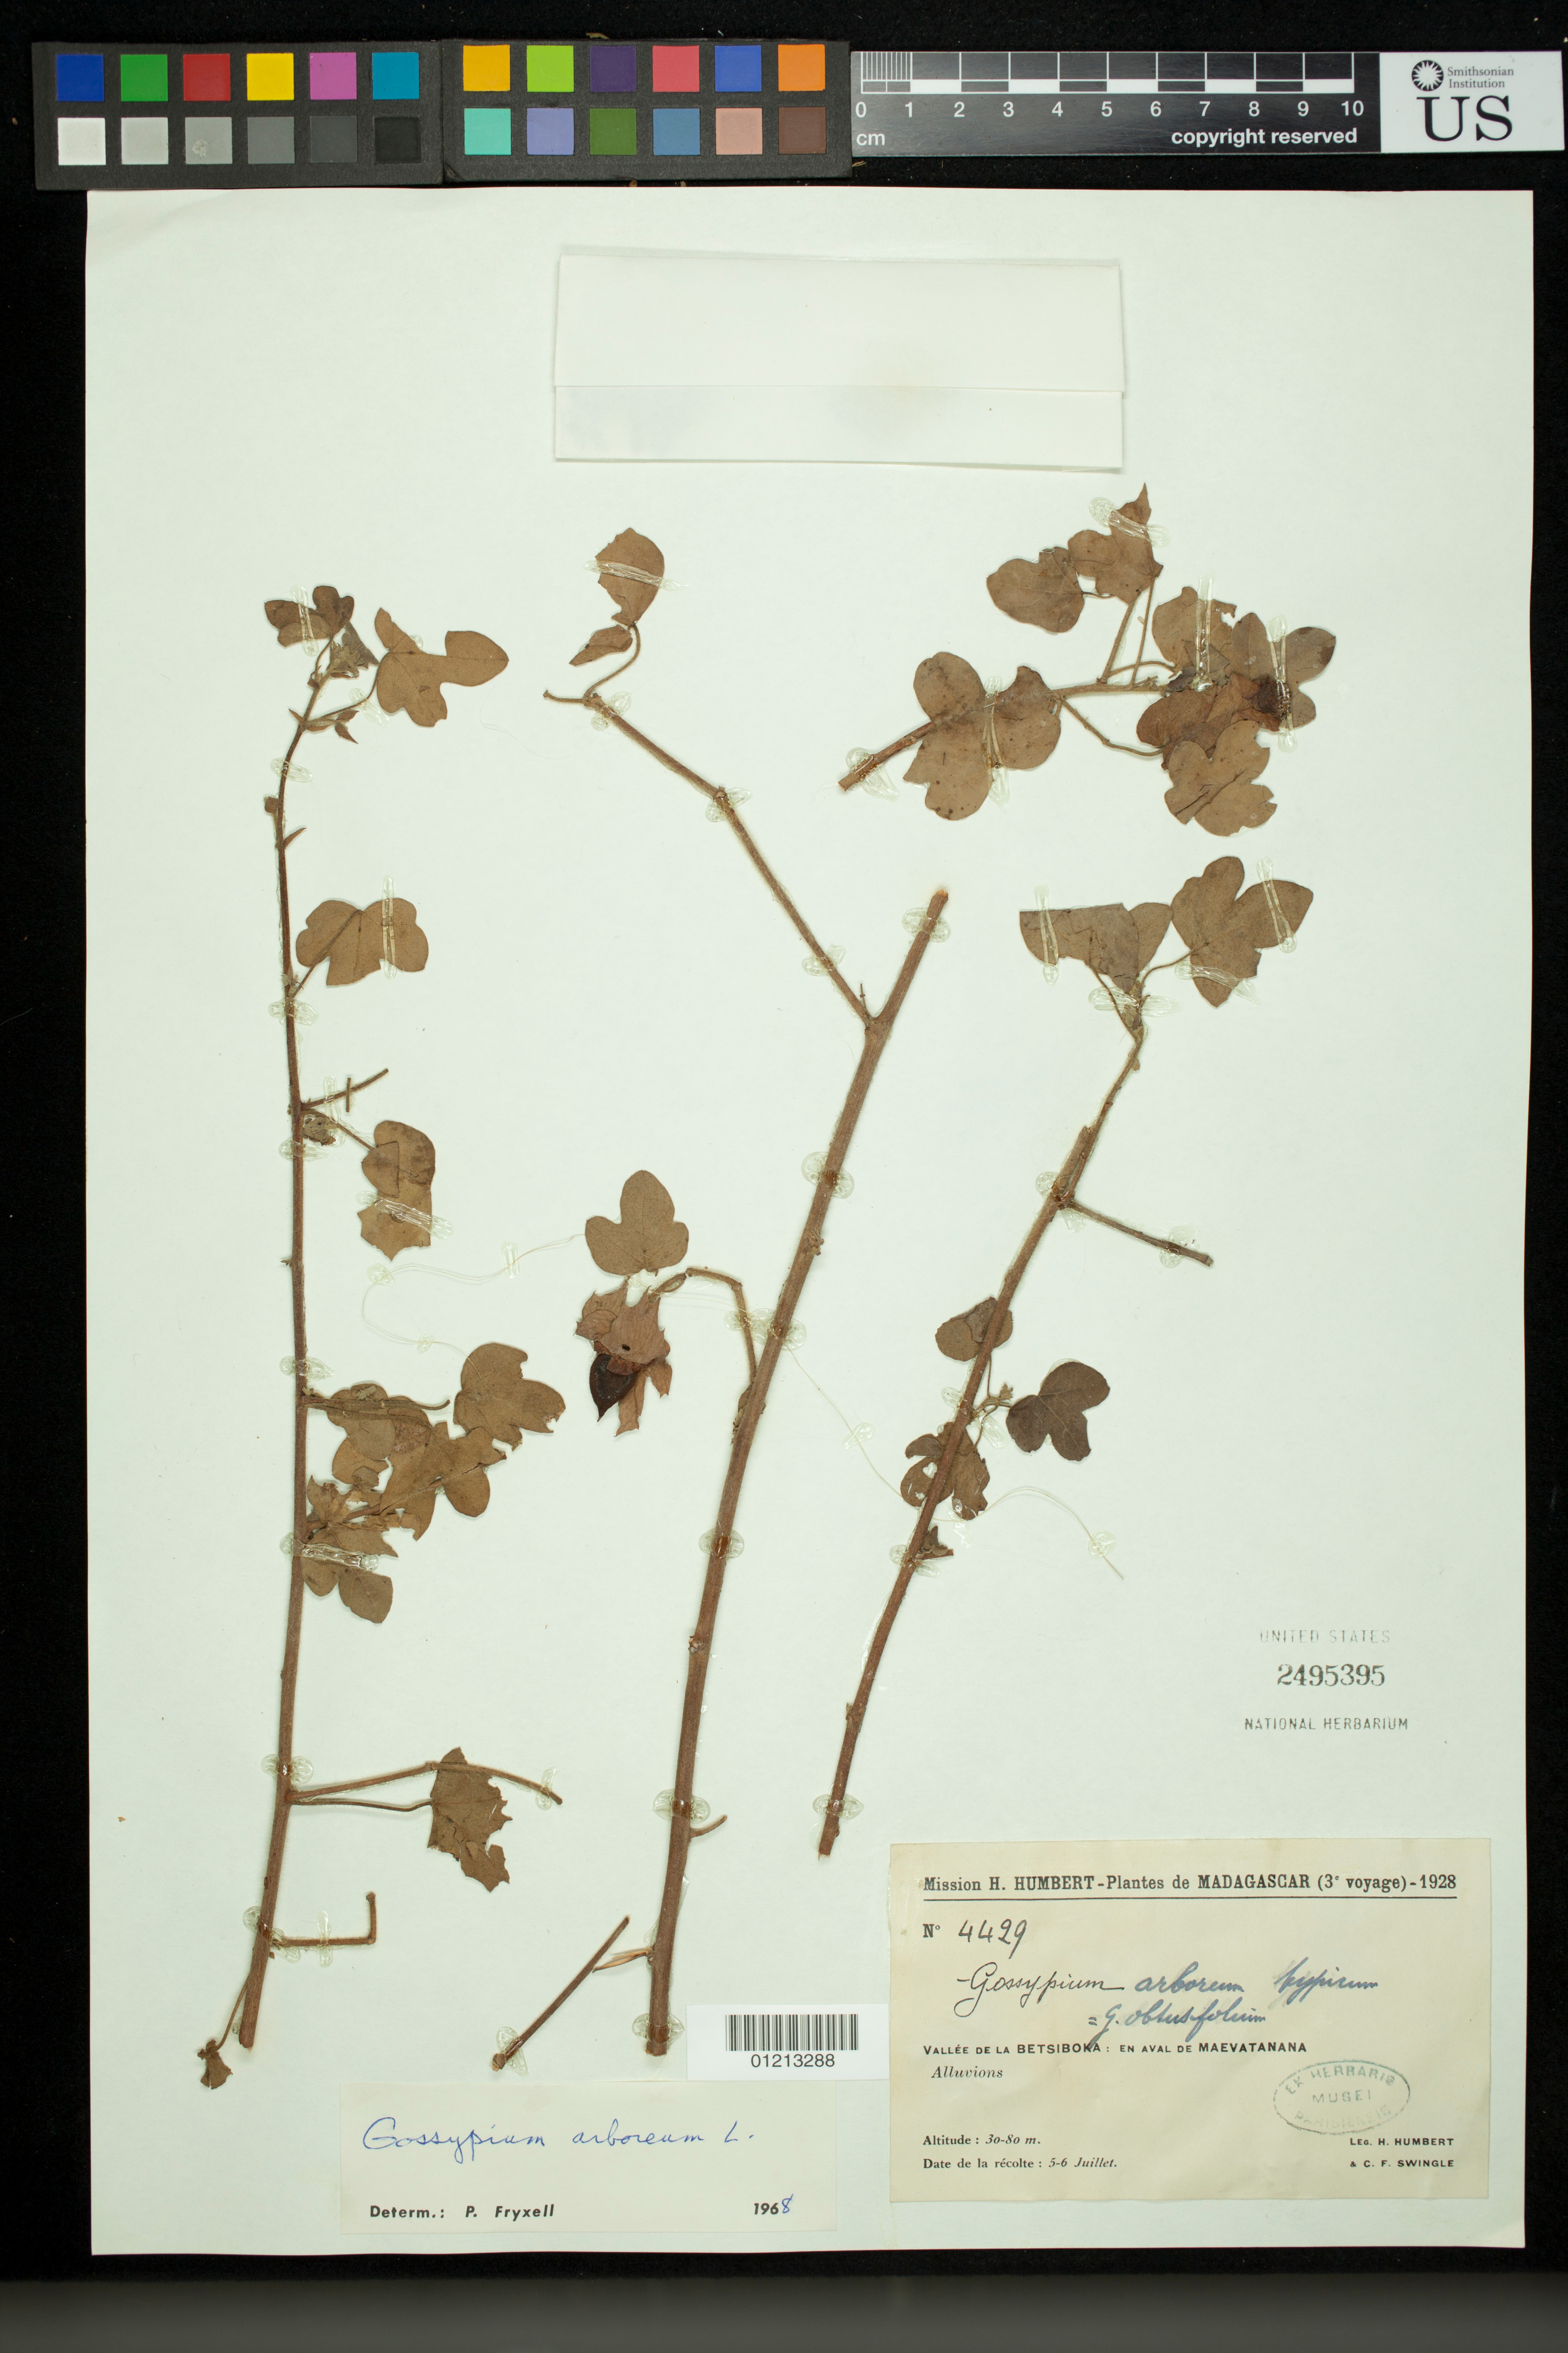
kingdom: Plantae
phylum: Tracheophyta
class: Magnoliopsida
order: Malvales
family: Malvaceae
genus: Gossypium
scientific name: Gossypium arboreum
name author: L.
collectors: H. Humbert & C. Swingle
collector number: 4429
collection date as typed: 05Jul 1928 to 06 Jul 1928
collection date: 1928-07-05/1928-07-06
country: Madagascar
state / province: Betsiboka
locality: Vallée de la Betsiboka: en aval de Maevatanana. Alluvions.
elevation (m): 30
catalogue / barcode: US 2495395